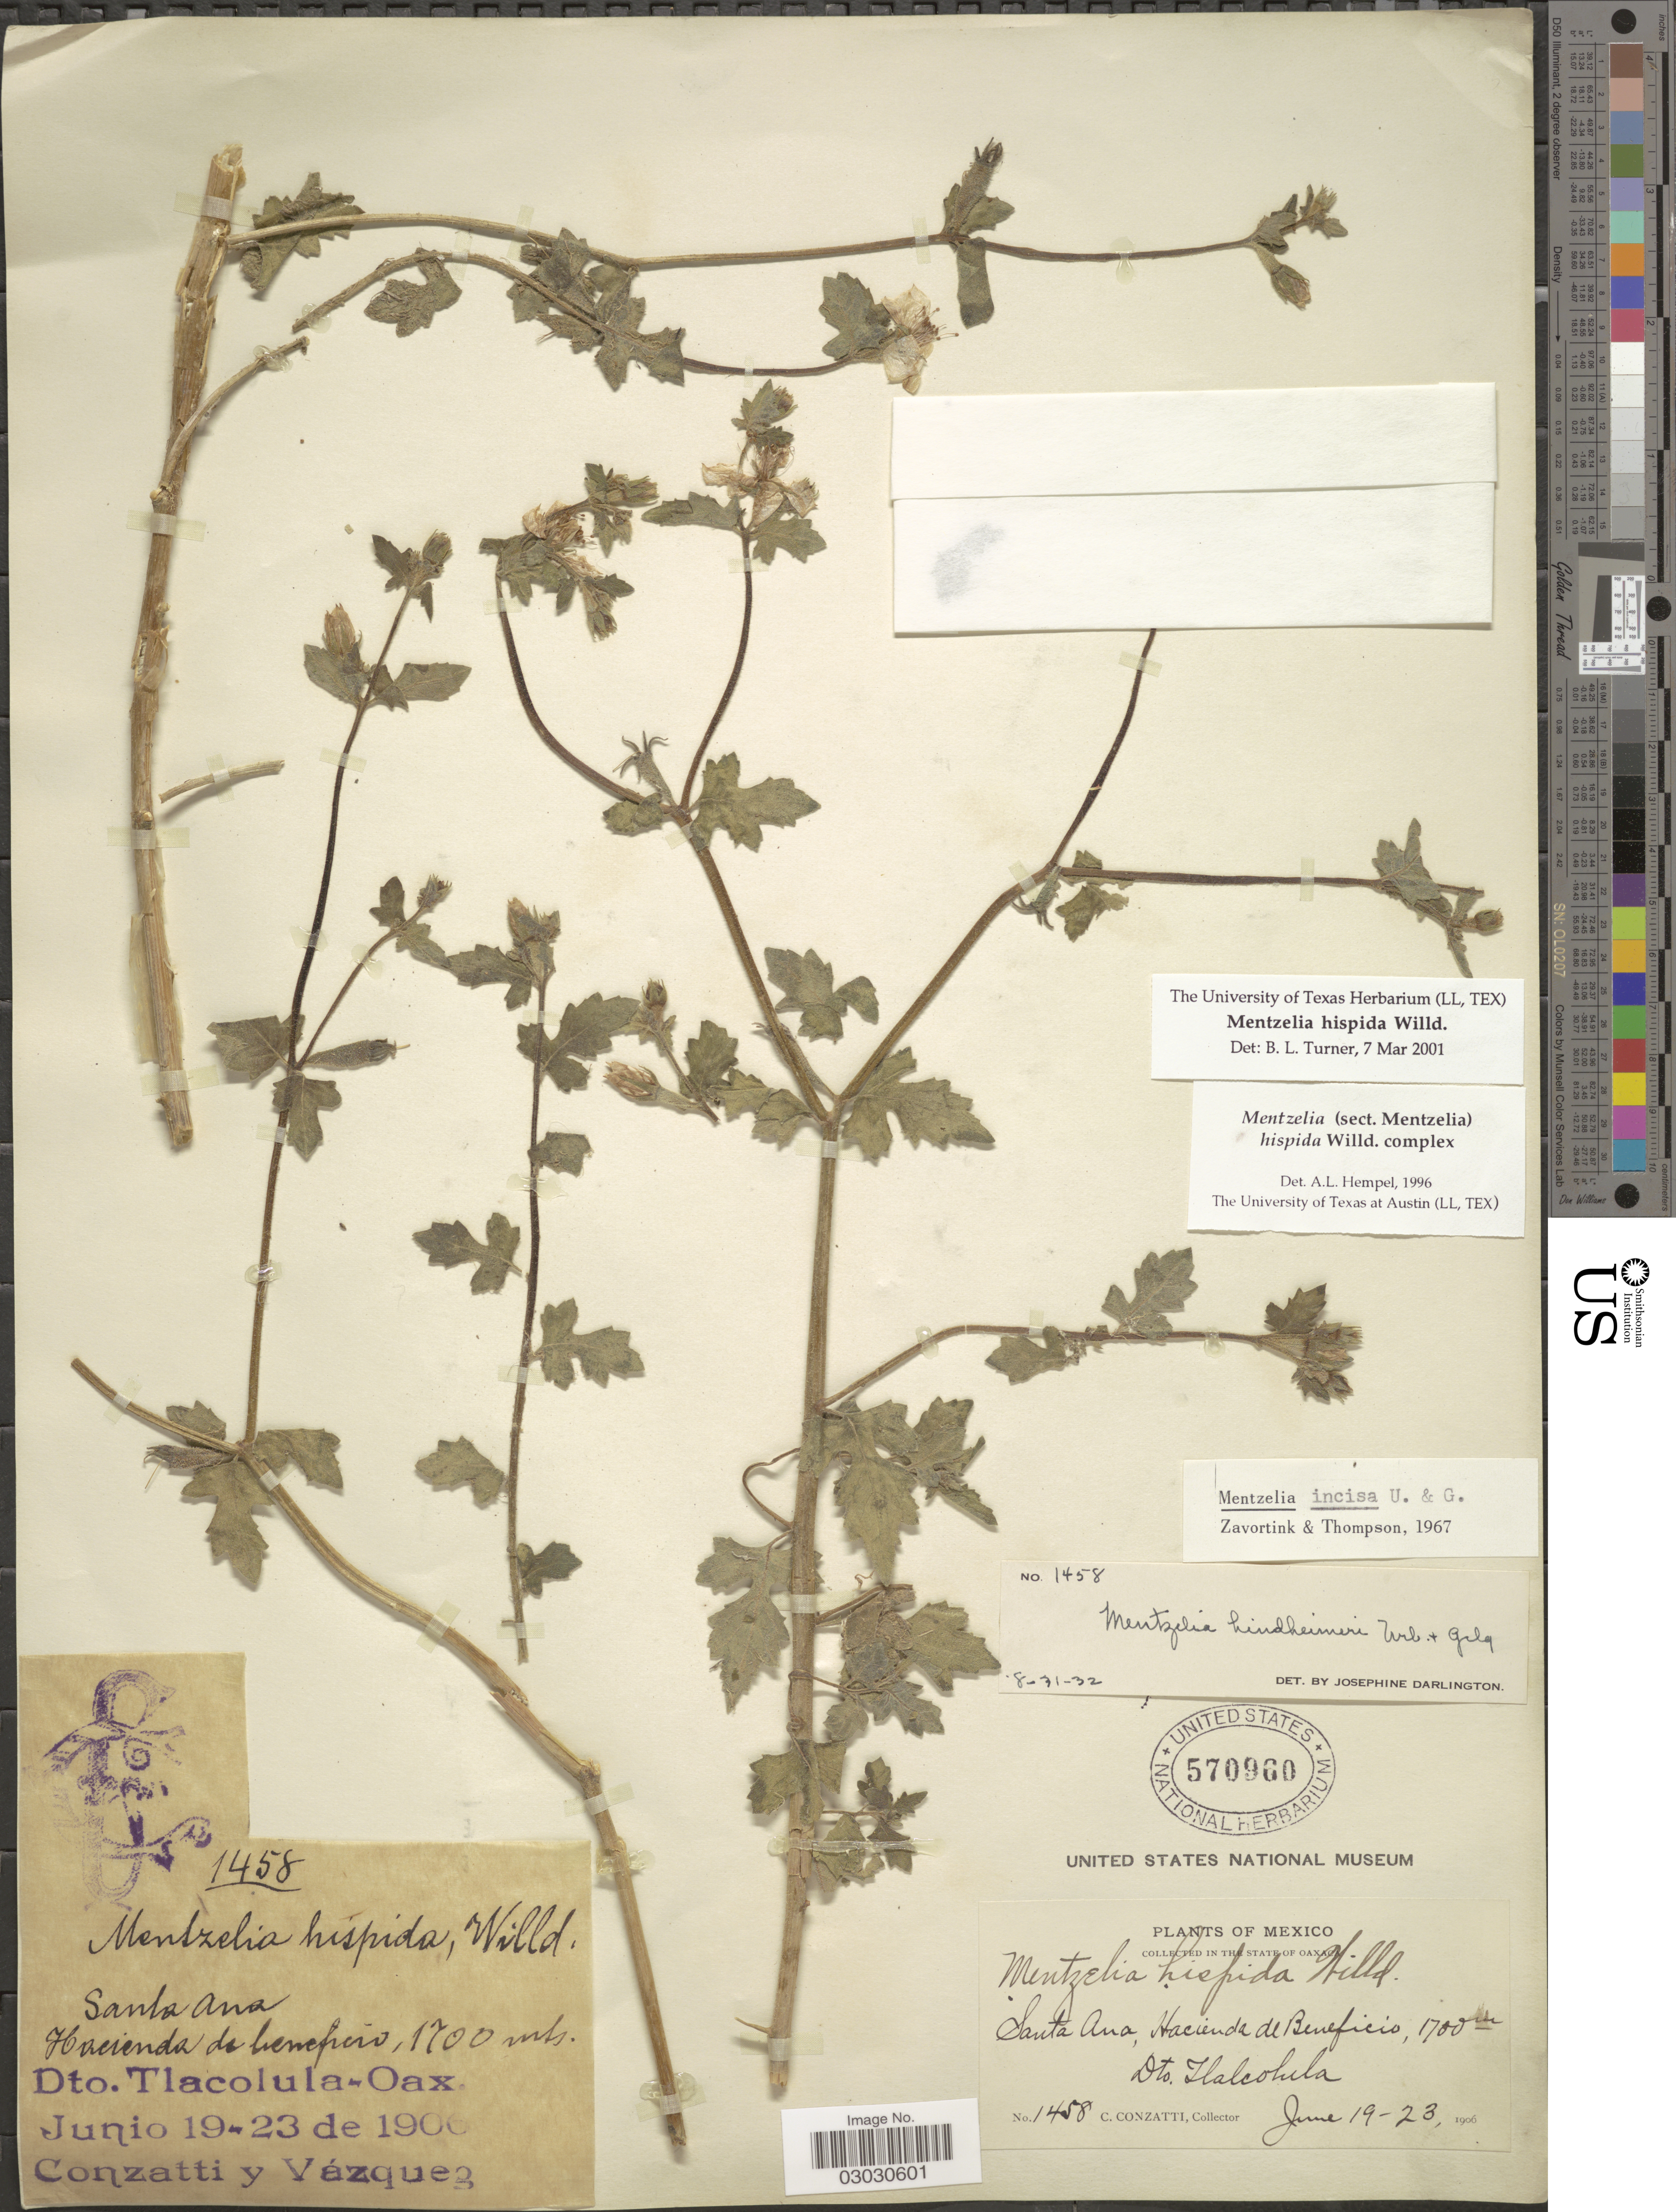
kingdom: Plantae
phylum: Tracheophyta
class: Magnoliopsida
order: Cornales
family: Loasaceae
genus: Mentzelia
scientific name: Mentzelia hispida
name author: Willd.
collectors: C. Conzatti & Vazquez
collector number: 1458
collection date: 1906-06-19/1906-06-23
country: Mexico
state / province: Oaxaca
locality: State of Oaxaca. Santa Ana, Hacienda de Beneficio. Dto. Tlacolula.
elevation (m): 1700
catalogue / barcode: US 570960